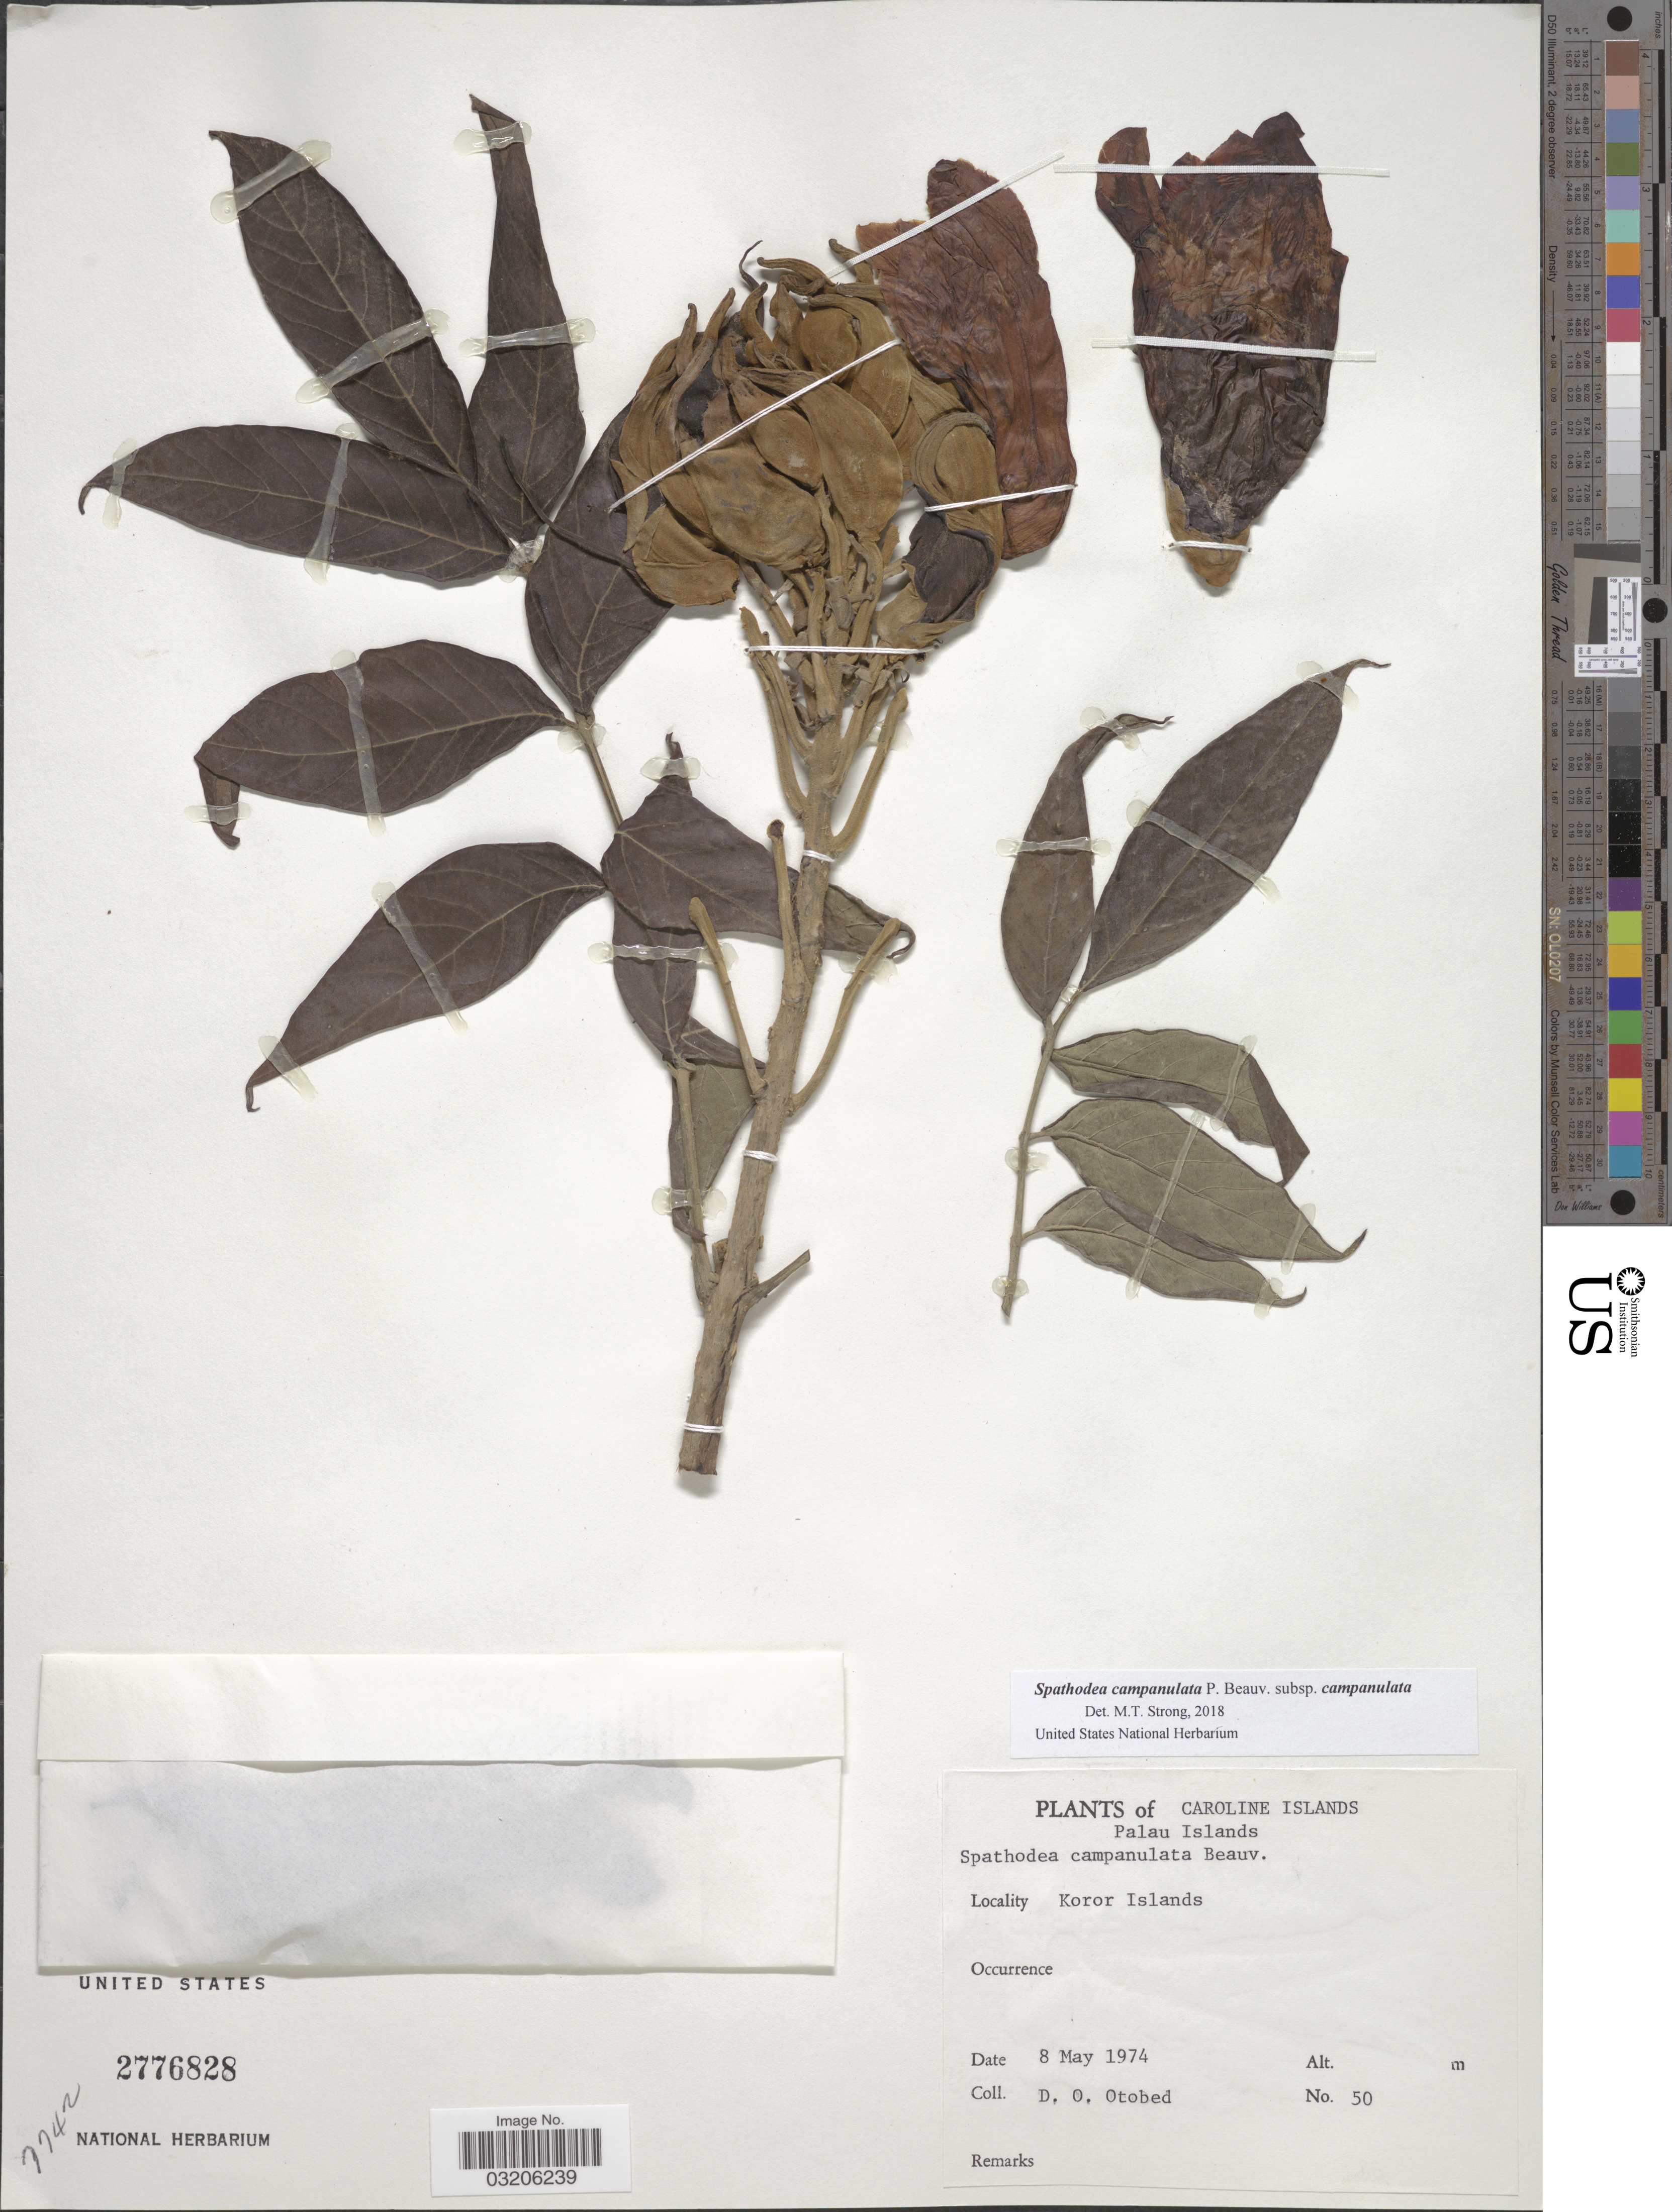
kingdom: Plantae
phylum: Tracheophyta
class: Magnoliopsida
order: Lamiales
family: Bignoniaceae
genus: Spathodea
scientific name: Spathodea campanulata subsp. campanulata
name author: P. Beauv.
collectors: D. O. Otobed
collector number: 50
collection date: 1974-05-08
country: Palau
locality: Caroline Islands. Palau Islands. Koror Islands.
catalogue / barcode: US 2776828